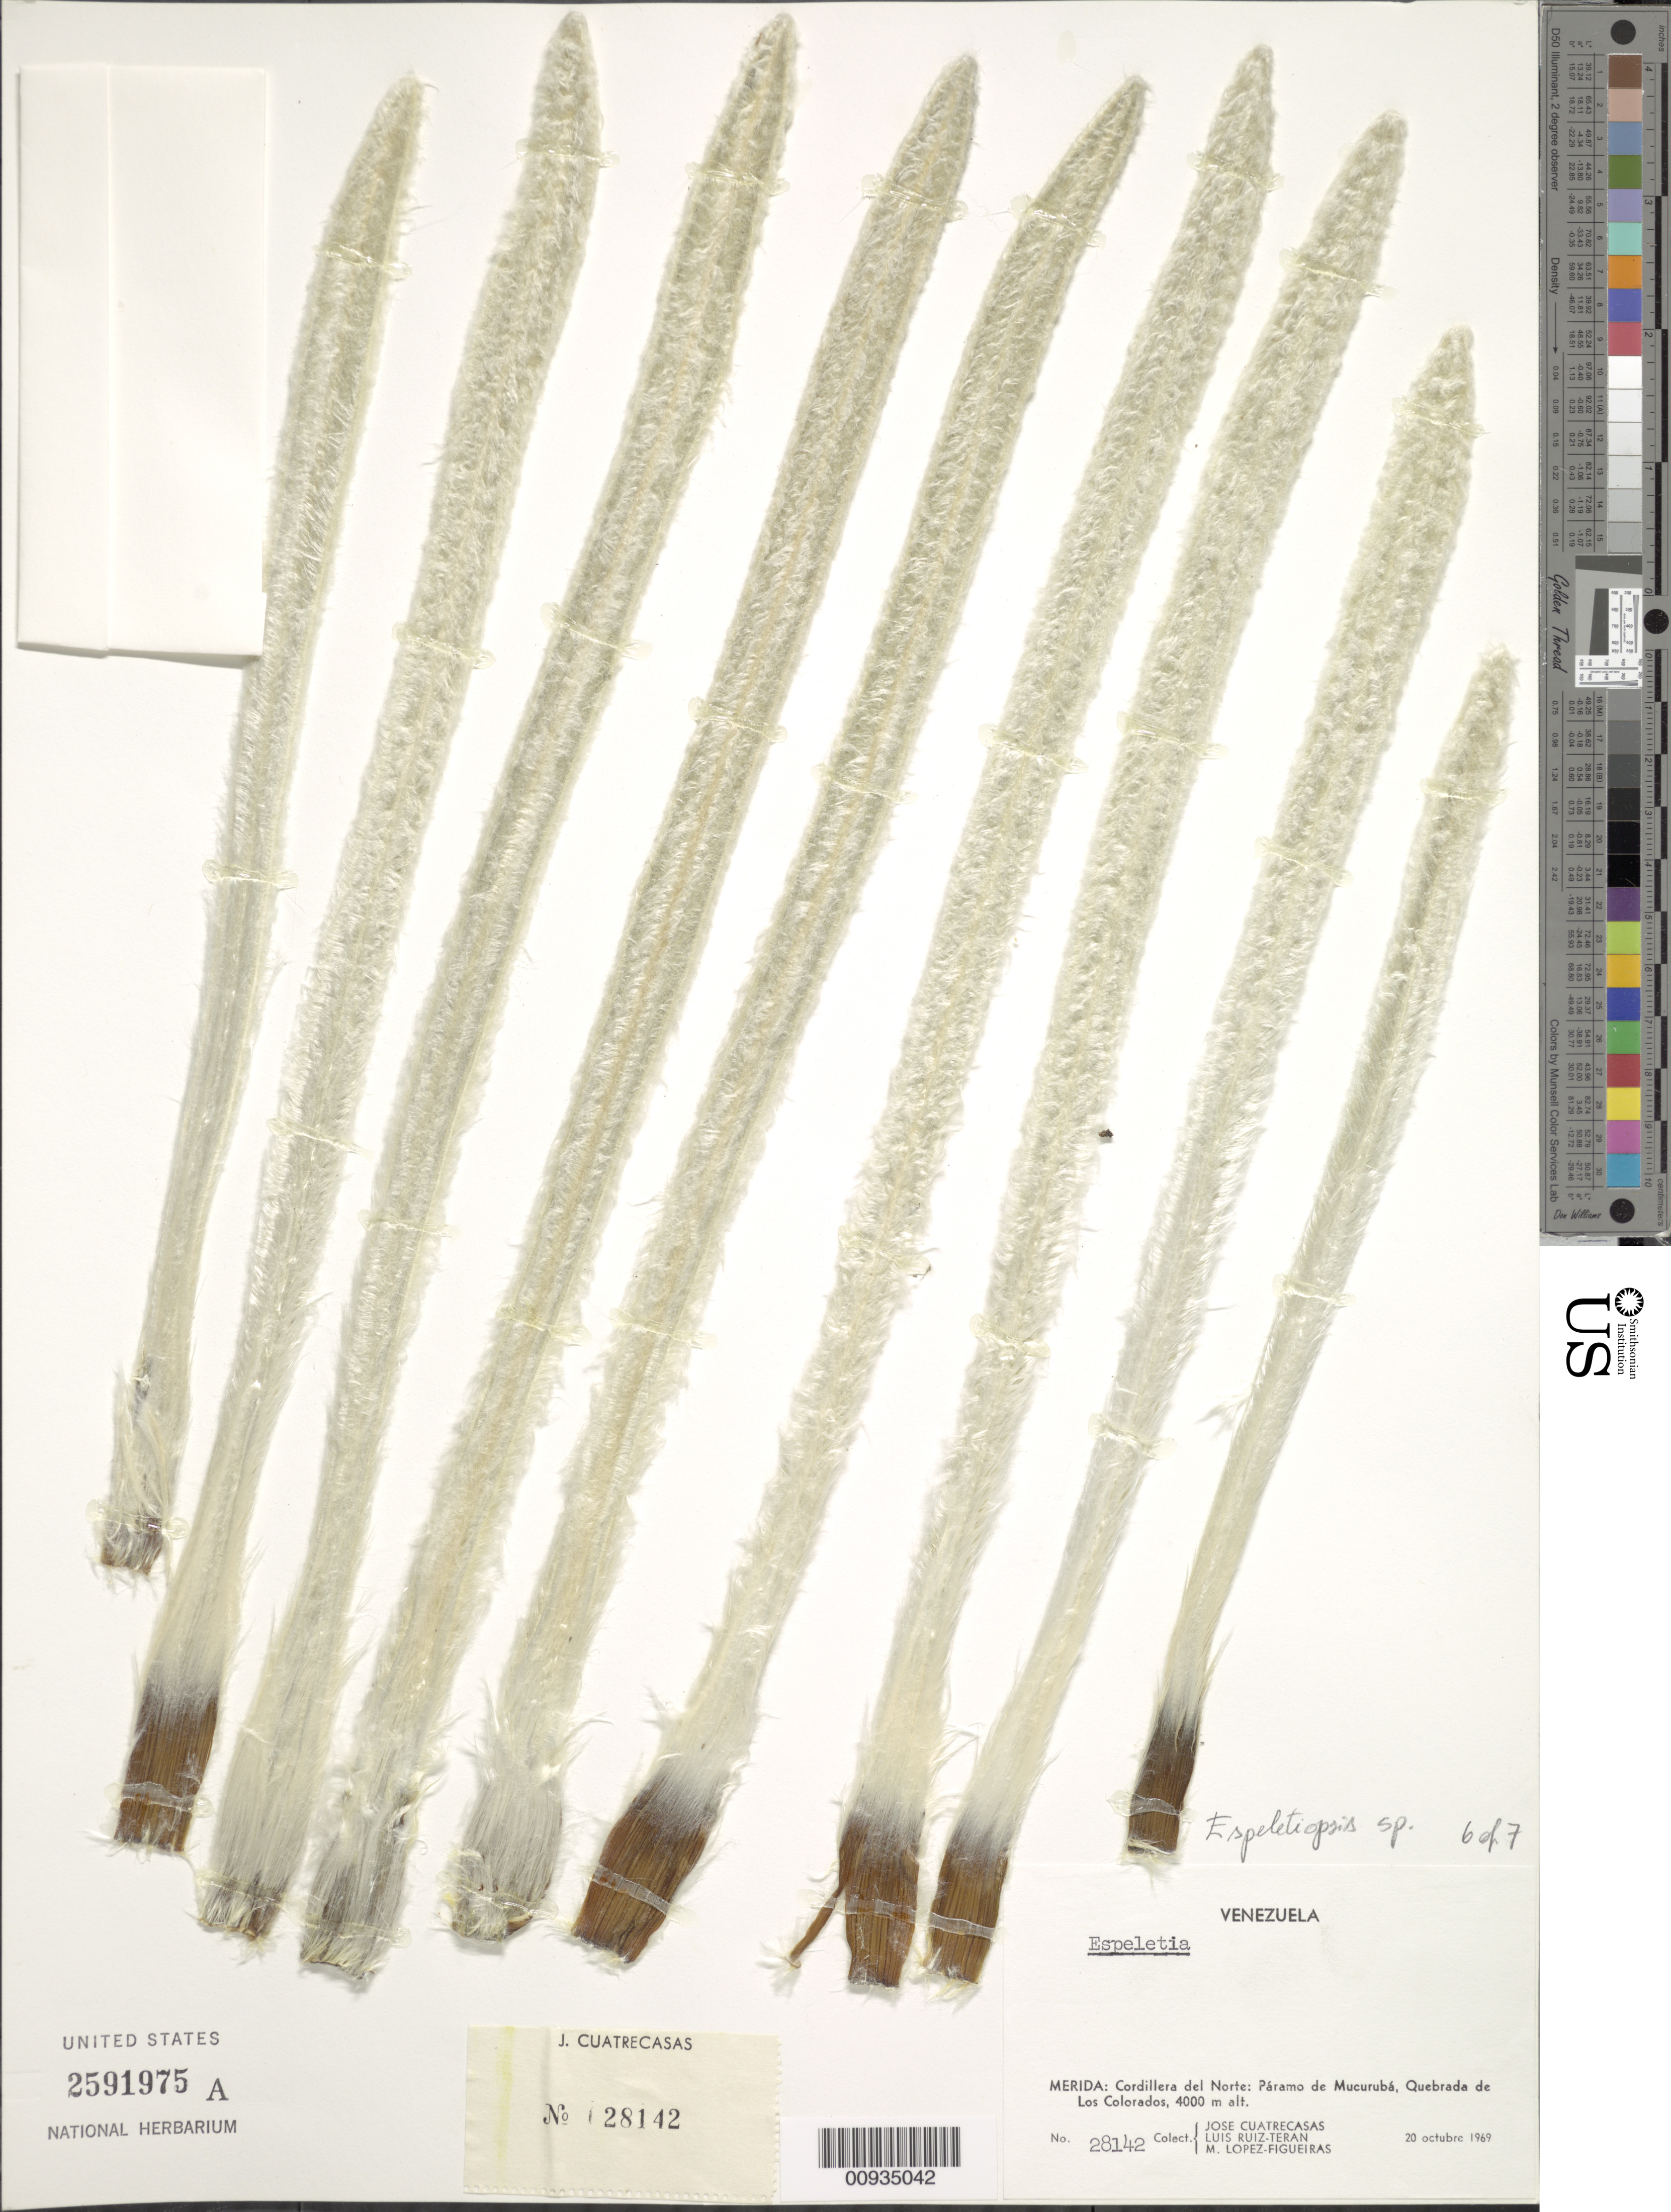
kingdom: Plantae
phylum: Tracheophyta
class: Magnoliopsida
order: Asterales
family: Asteraceae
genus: Espeletiopsis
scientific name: Espeletiopsis sp.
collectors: J. Cuatrecasas, L. Teran & M. López Figueiras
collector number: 28142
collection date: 1969-10-20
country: Venezuela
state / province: Mérida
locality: Cordillera del Norte, Paramo de Mucuruba, Quebrada deLos Colorados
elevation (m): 4000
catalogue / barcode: US 2591975A